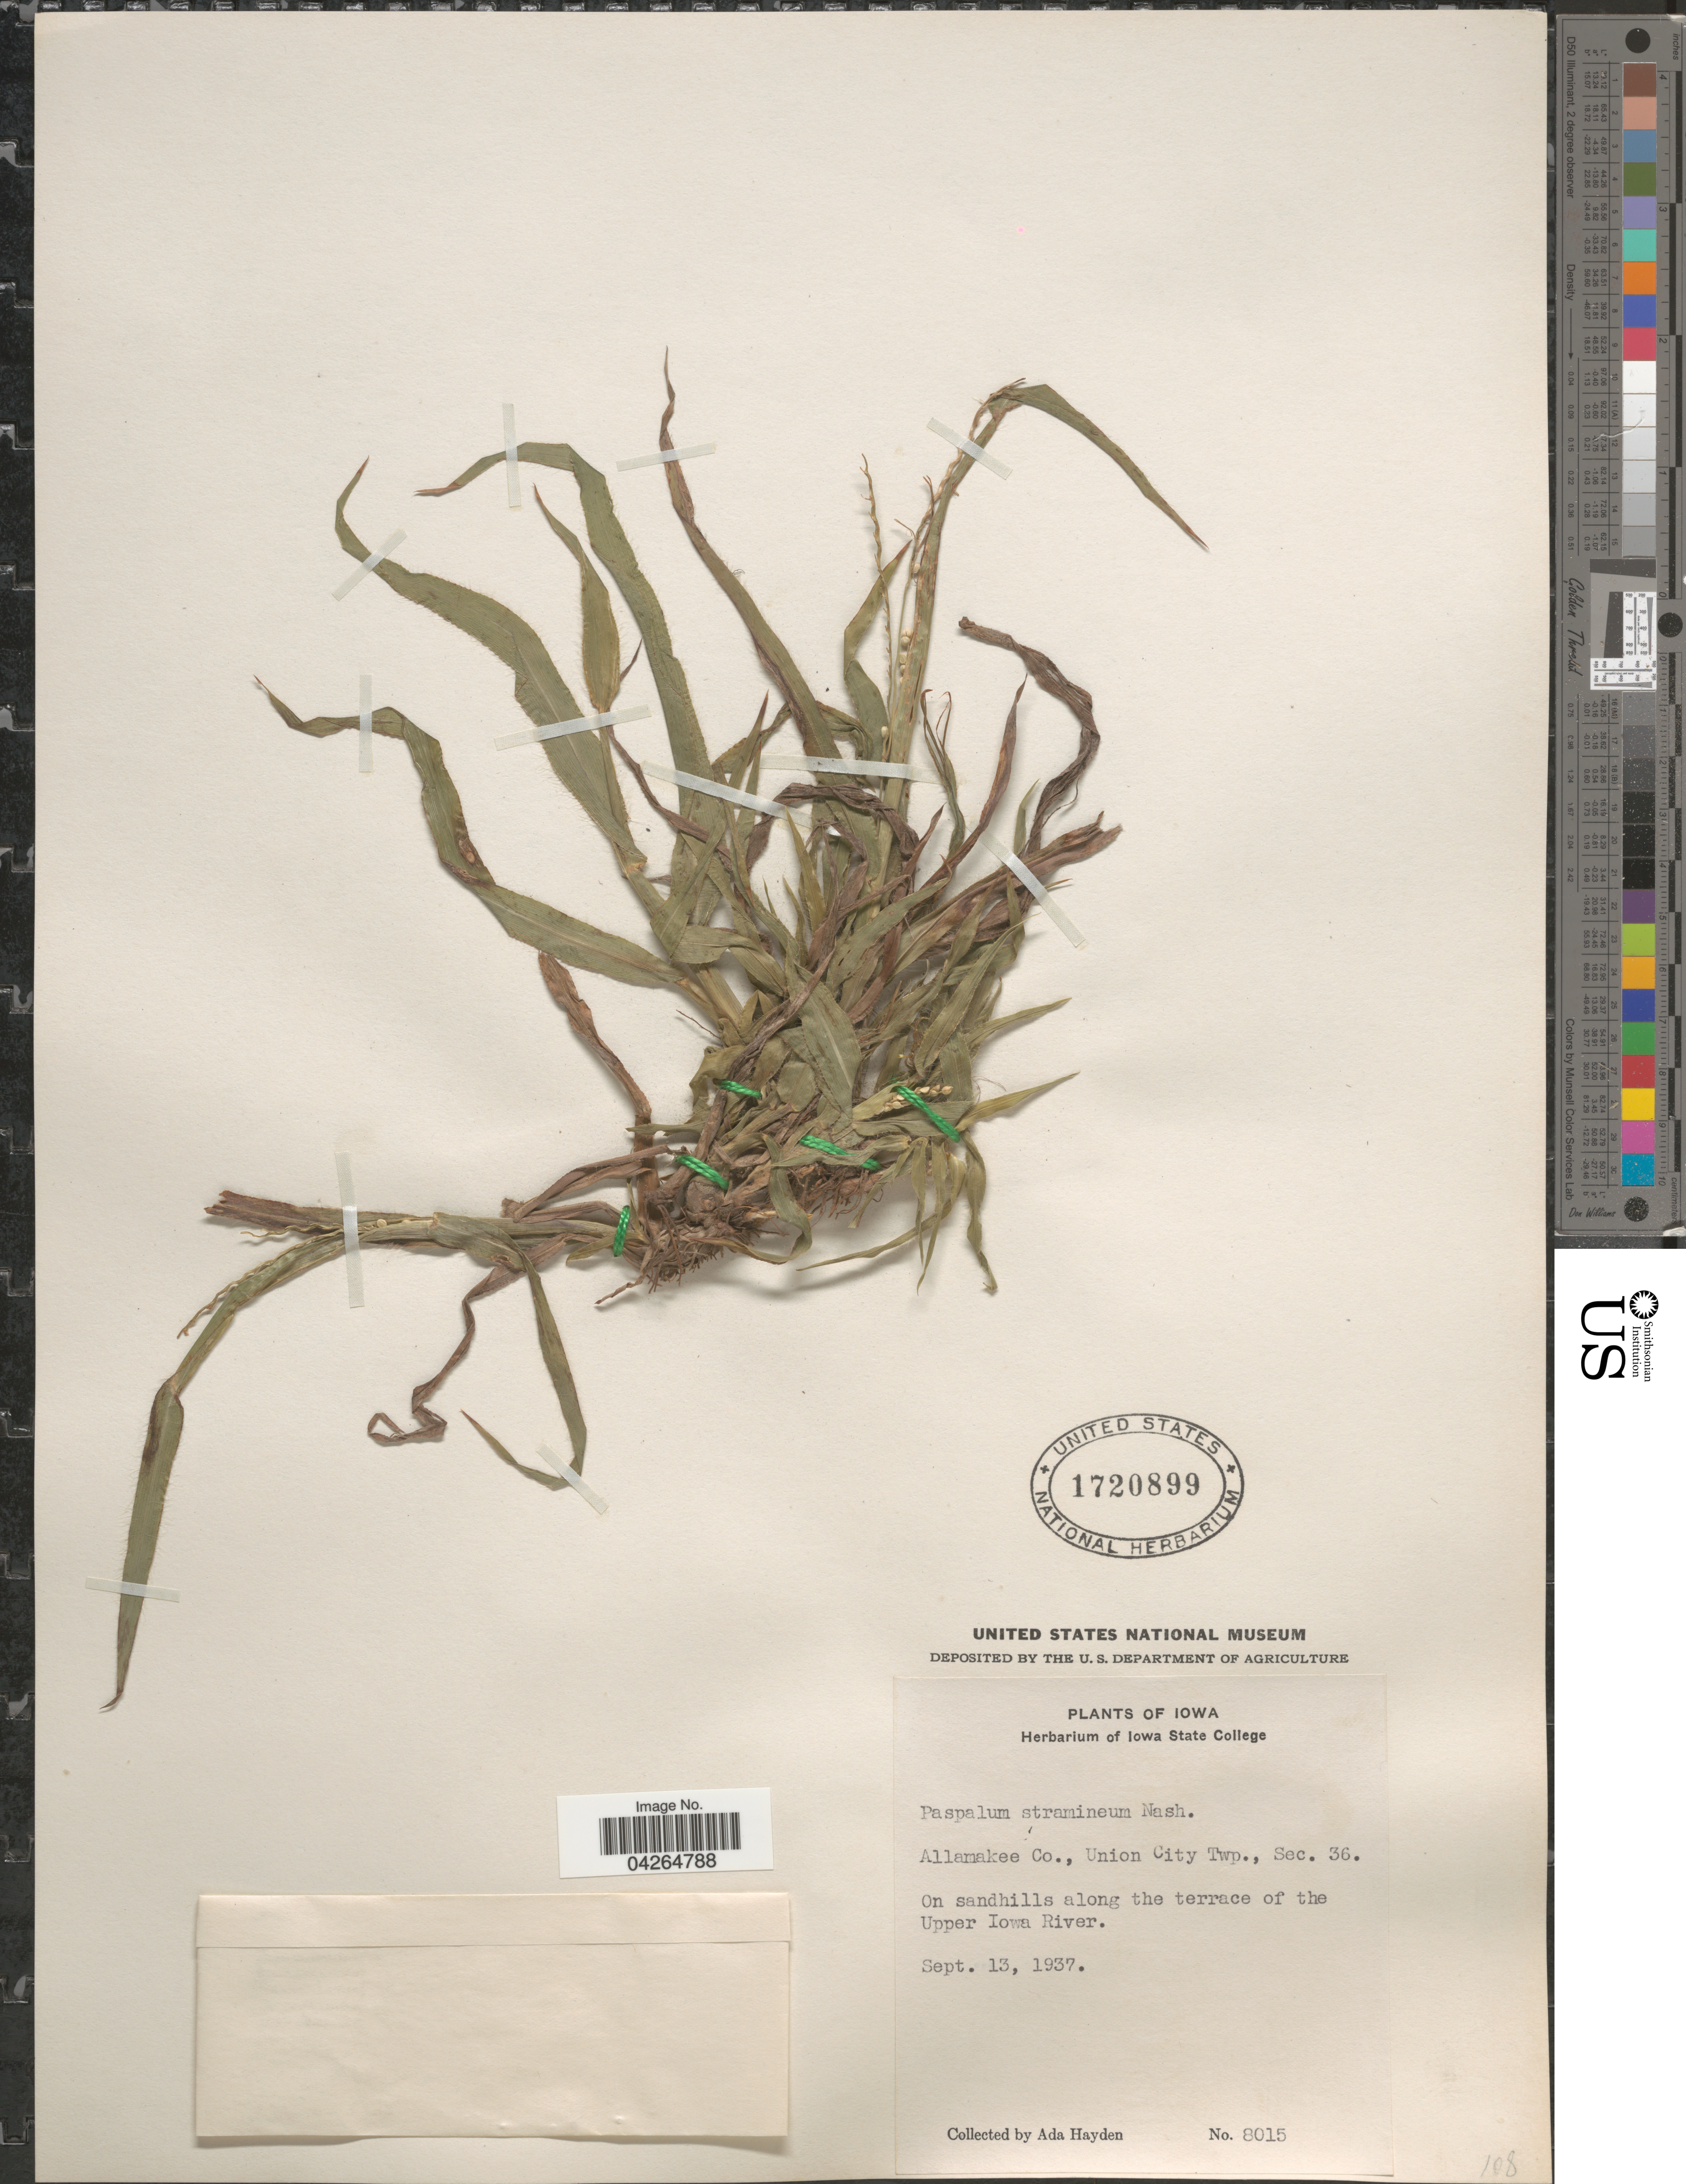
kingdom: Plantae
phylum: Tracheophyta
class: Liliopsida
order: Poales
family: Poaceae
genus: Paspalum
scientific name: Paspalum setaceum var. stramineum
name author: (Nash) D.J. Banks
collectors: Ada Hayden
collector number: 8015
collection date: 1937-09-13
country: United States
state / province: Iowa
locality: Allamakee Co., Union City Twp., Sec. 36. On sandhills along the terrace of the Upper Iowa River.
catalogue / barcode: US 1720899